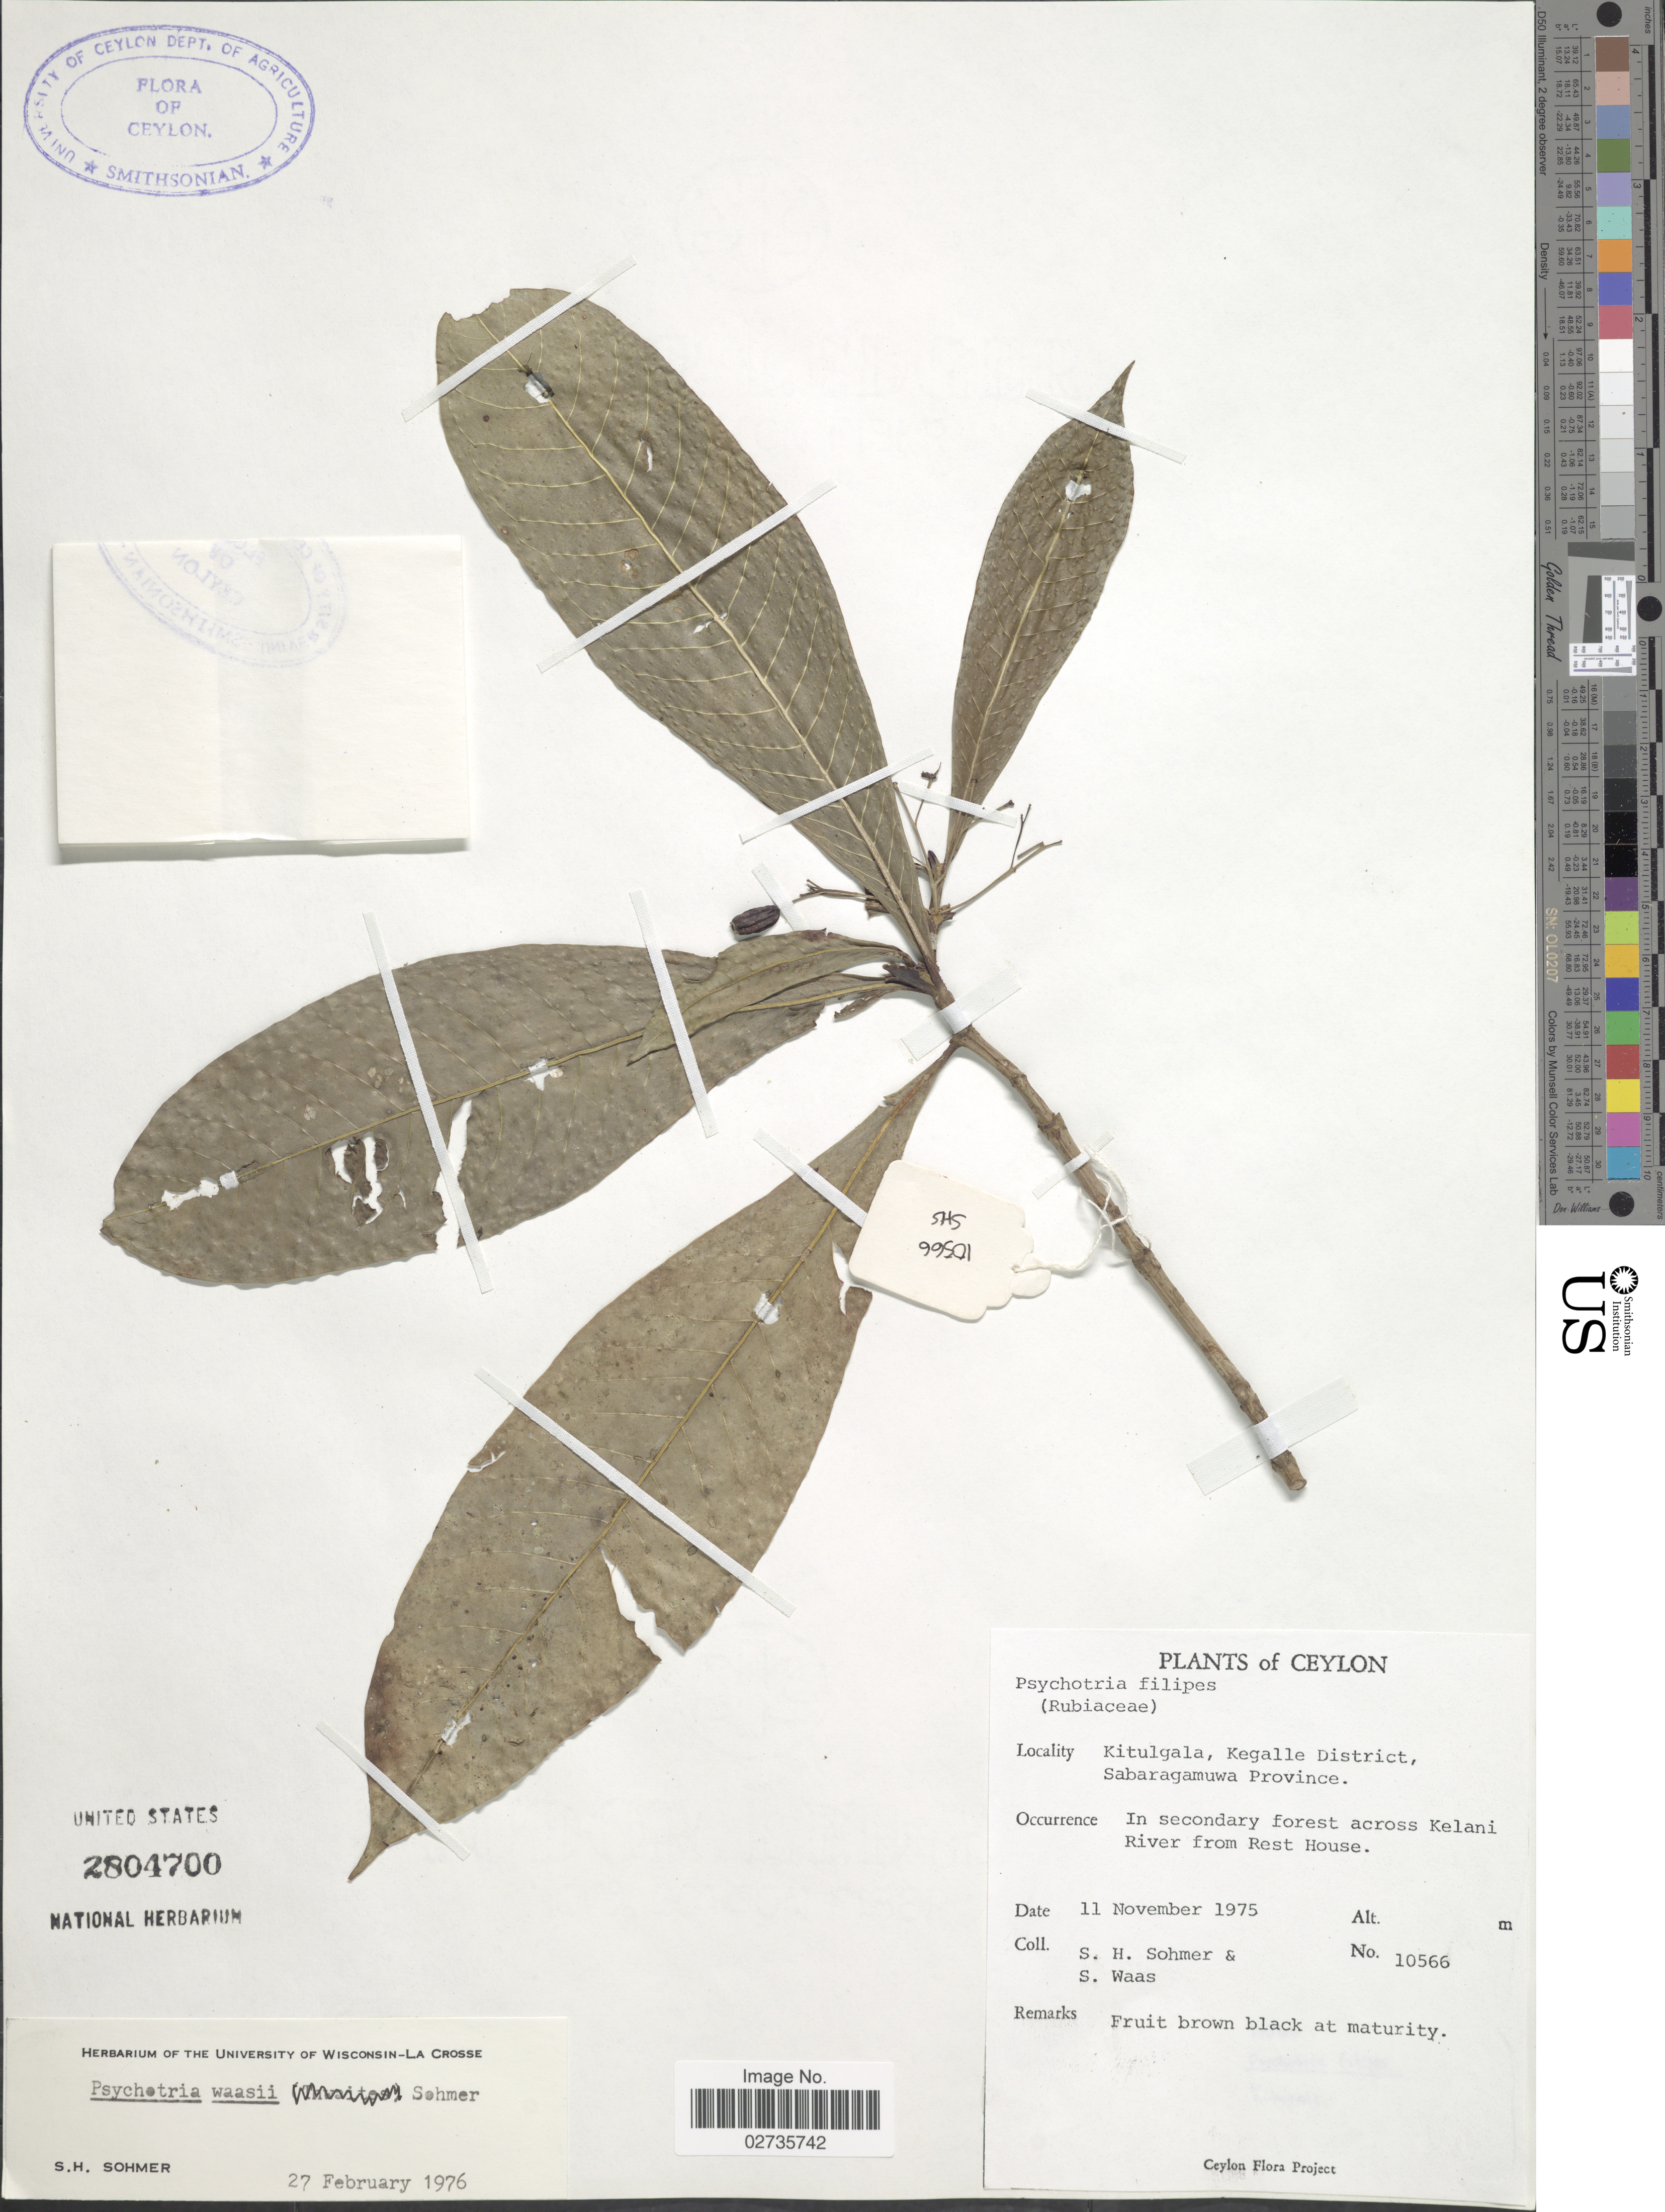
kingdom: Plantae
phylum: Tracheophyta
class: Magnoliopsida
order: Gentianales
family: Rubiaceae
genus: Psychotria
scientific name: Psychotria waasii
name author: Sohmer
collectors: S. H. Sohmer & S. Waas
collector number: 10566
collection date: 1975-11-11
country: Sri Lanka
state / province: Sabaragamuwa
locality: Ceylon, Kitugala, Kegalle District, In secondary forest across Kelani River from Rest House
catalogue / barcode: US 2804700